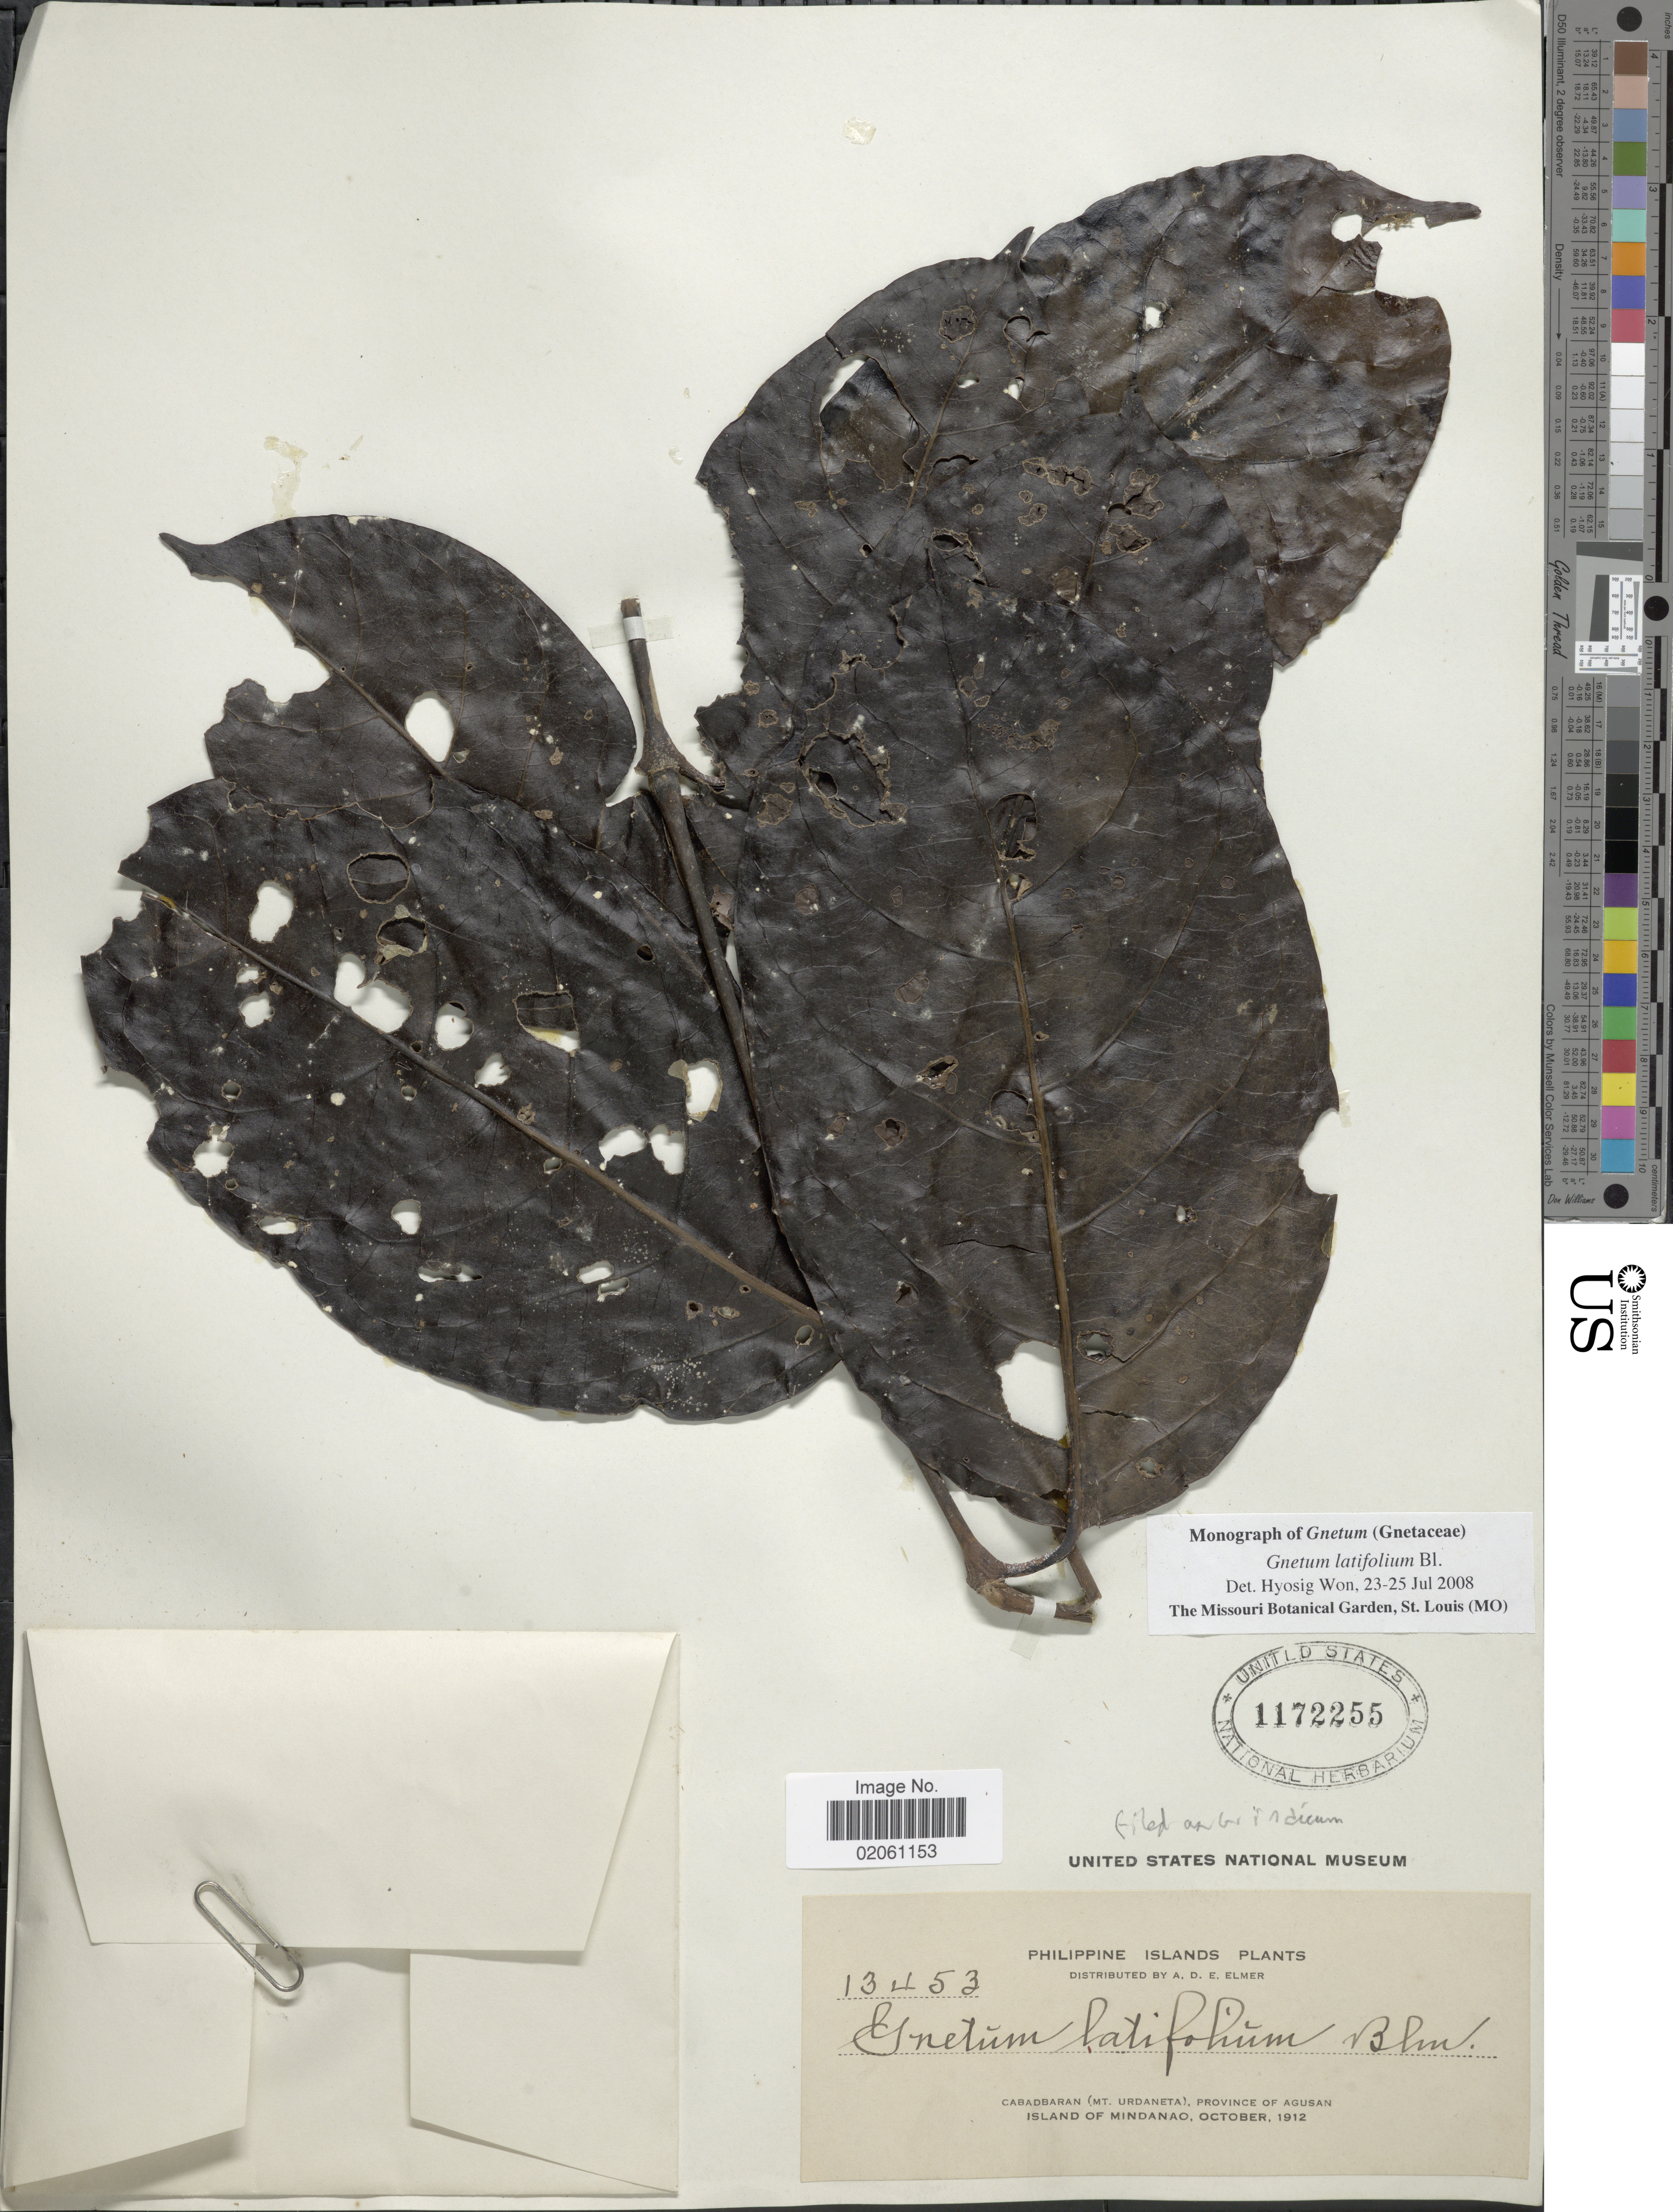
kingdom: Plantae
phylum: Tracheophyta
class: Gnetopsida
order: Gnetales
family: Gnetaceae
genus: Gnetum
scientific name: Gnetum indicum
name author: (Lour.) Merr.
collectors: A. D. E. Elmer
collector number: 13453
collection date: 1912-10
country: Philippines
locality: Cabadbaran (Mt. Urdaneta), Province of Agusan. Island of Mindanao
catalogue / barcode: US 1172255